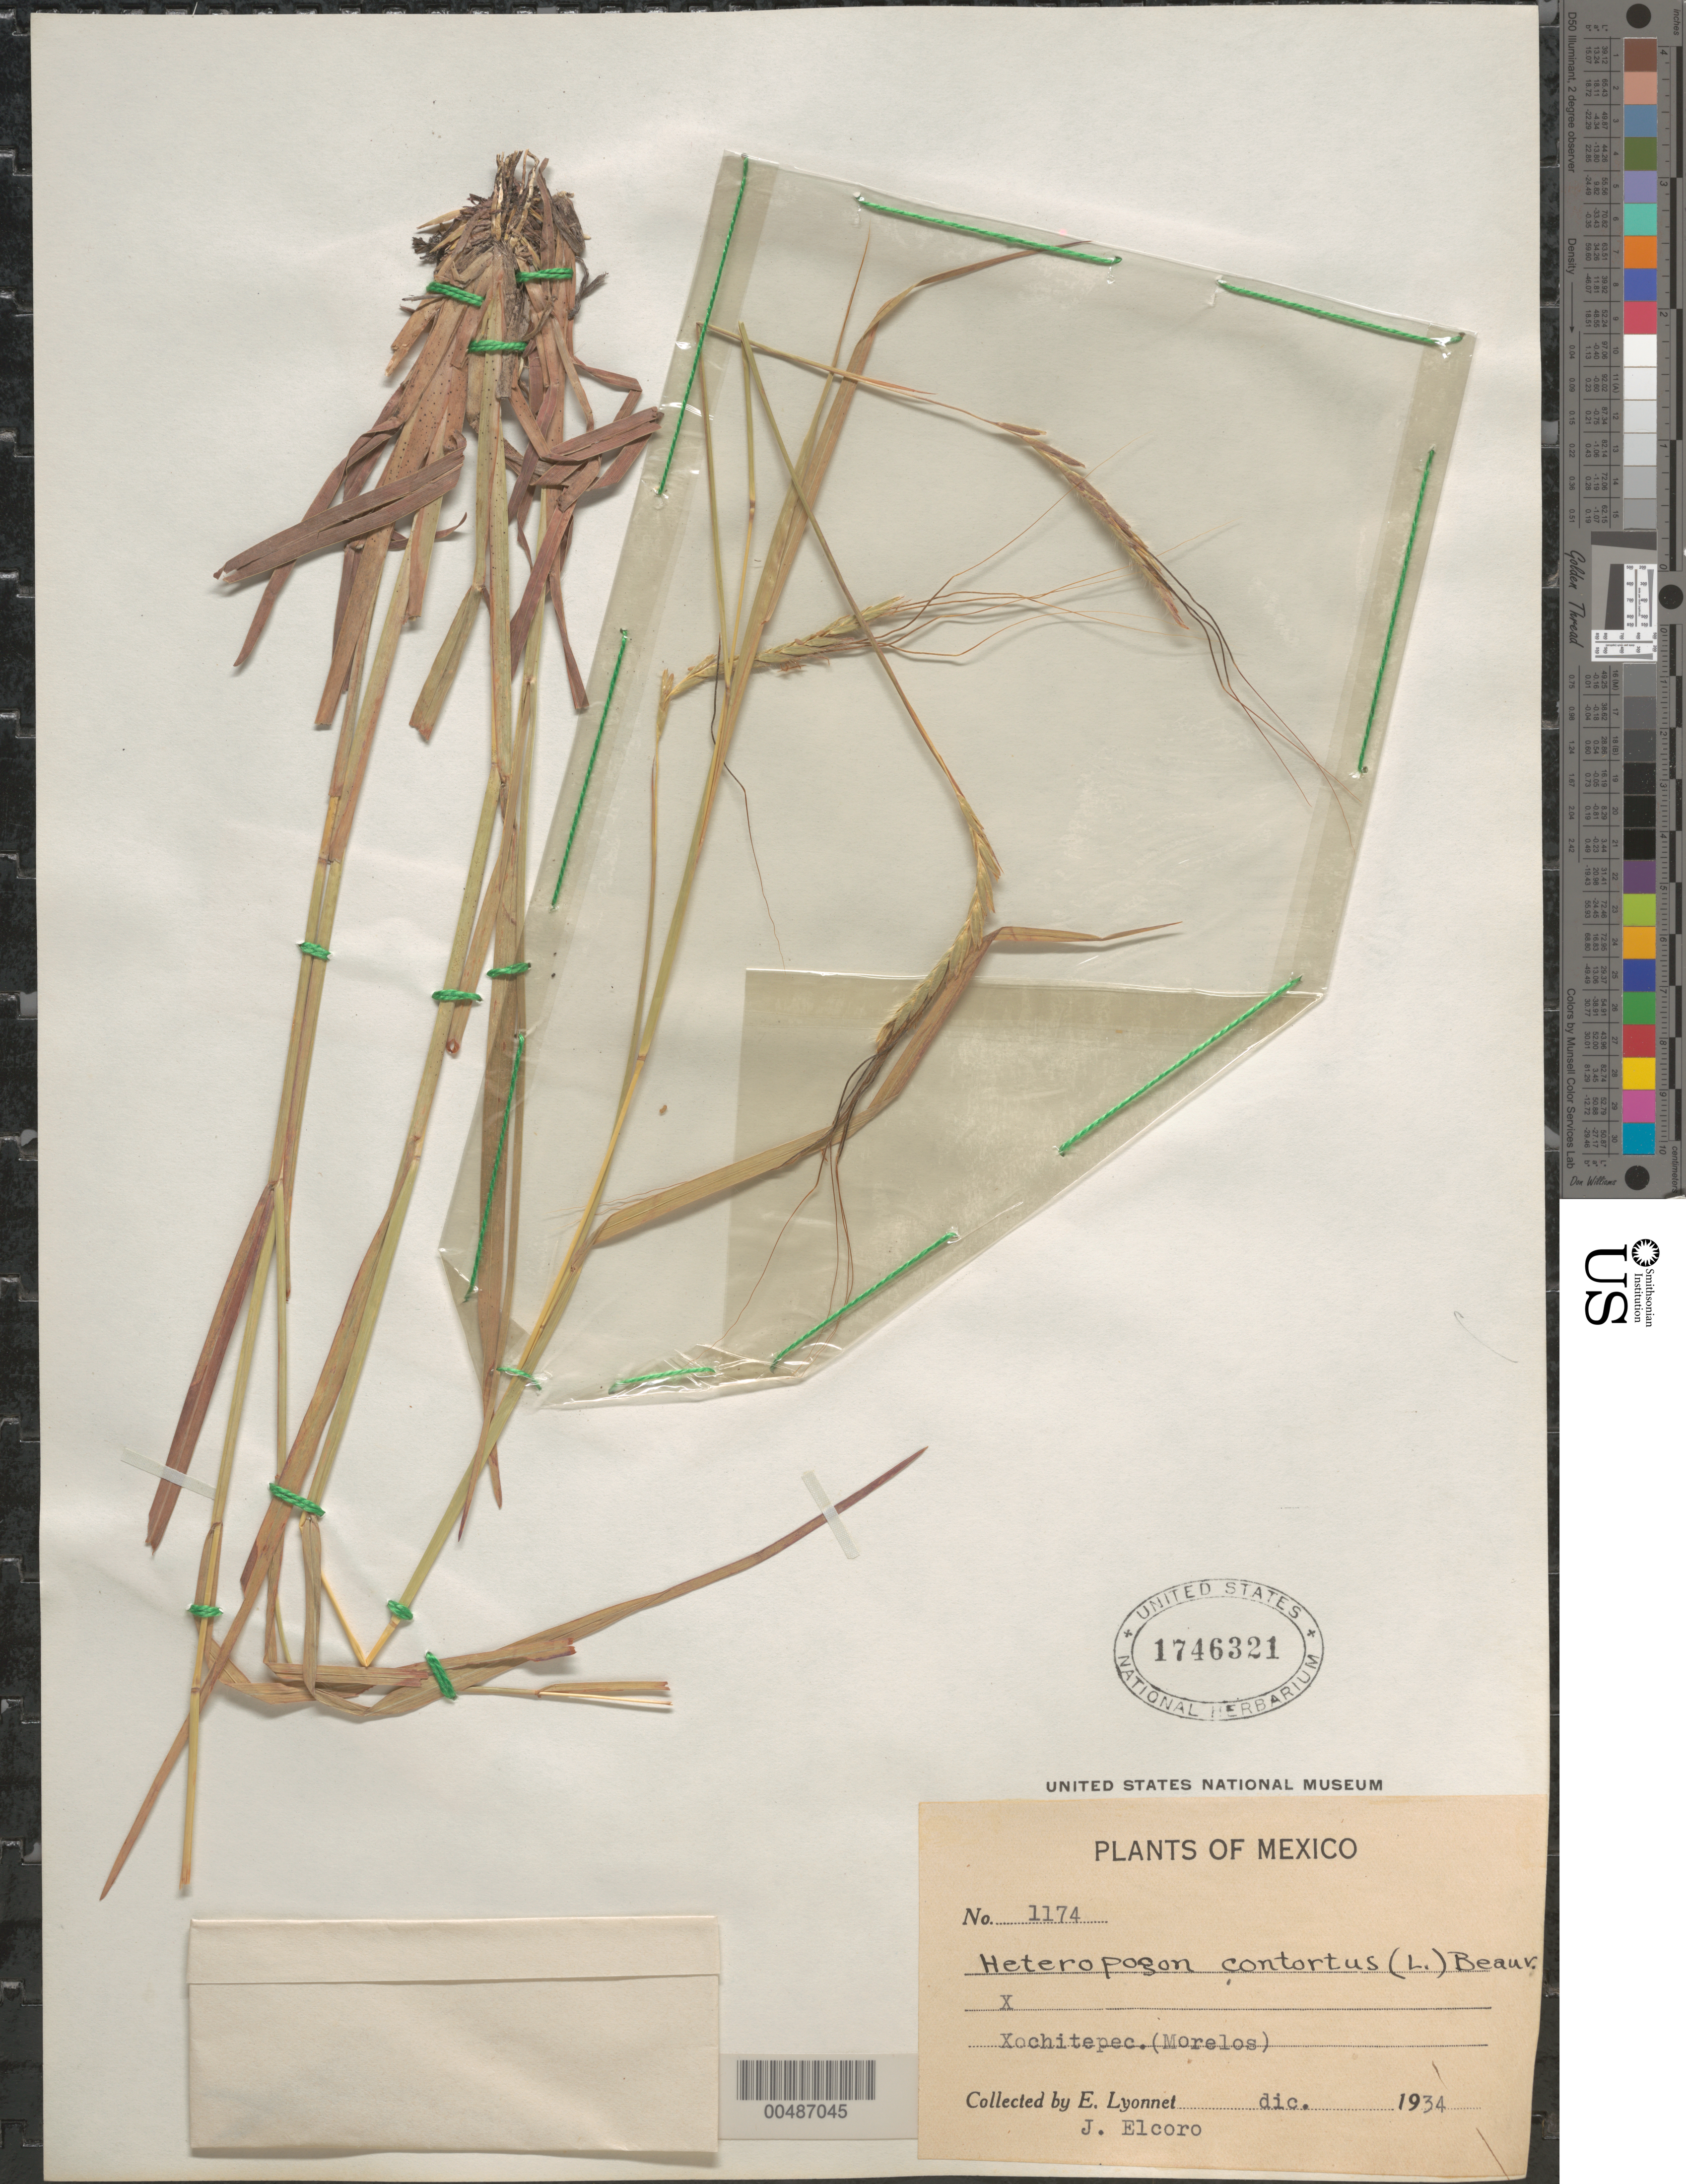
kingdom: Plantae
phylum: Tracheophyta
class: Liliopsida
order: Poales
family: Poaceae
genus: Heteropogon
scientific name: Heteropogon contortus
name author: (L.) P. Beauv. ex Roem. & Schult.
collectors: Bro. E. Lyonnet & J. Elcoro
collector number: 1174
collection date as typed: Dec 1934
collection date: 1934-12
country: Mexico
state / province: Morelos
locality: Xochitepec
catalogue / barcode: US 1746321